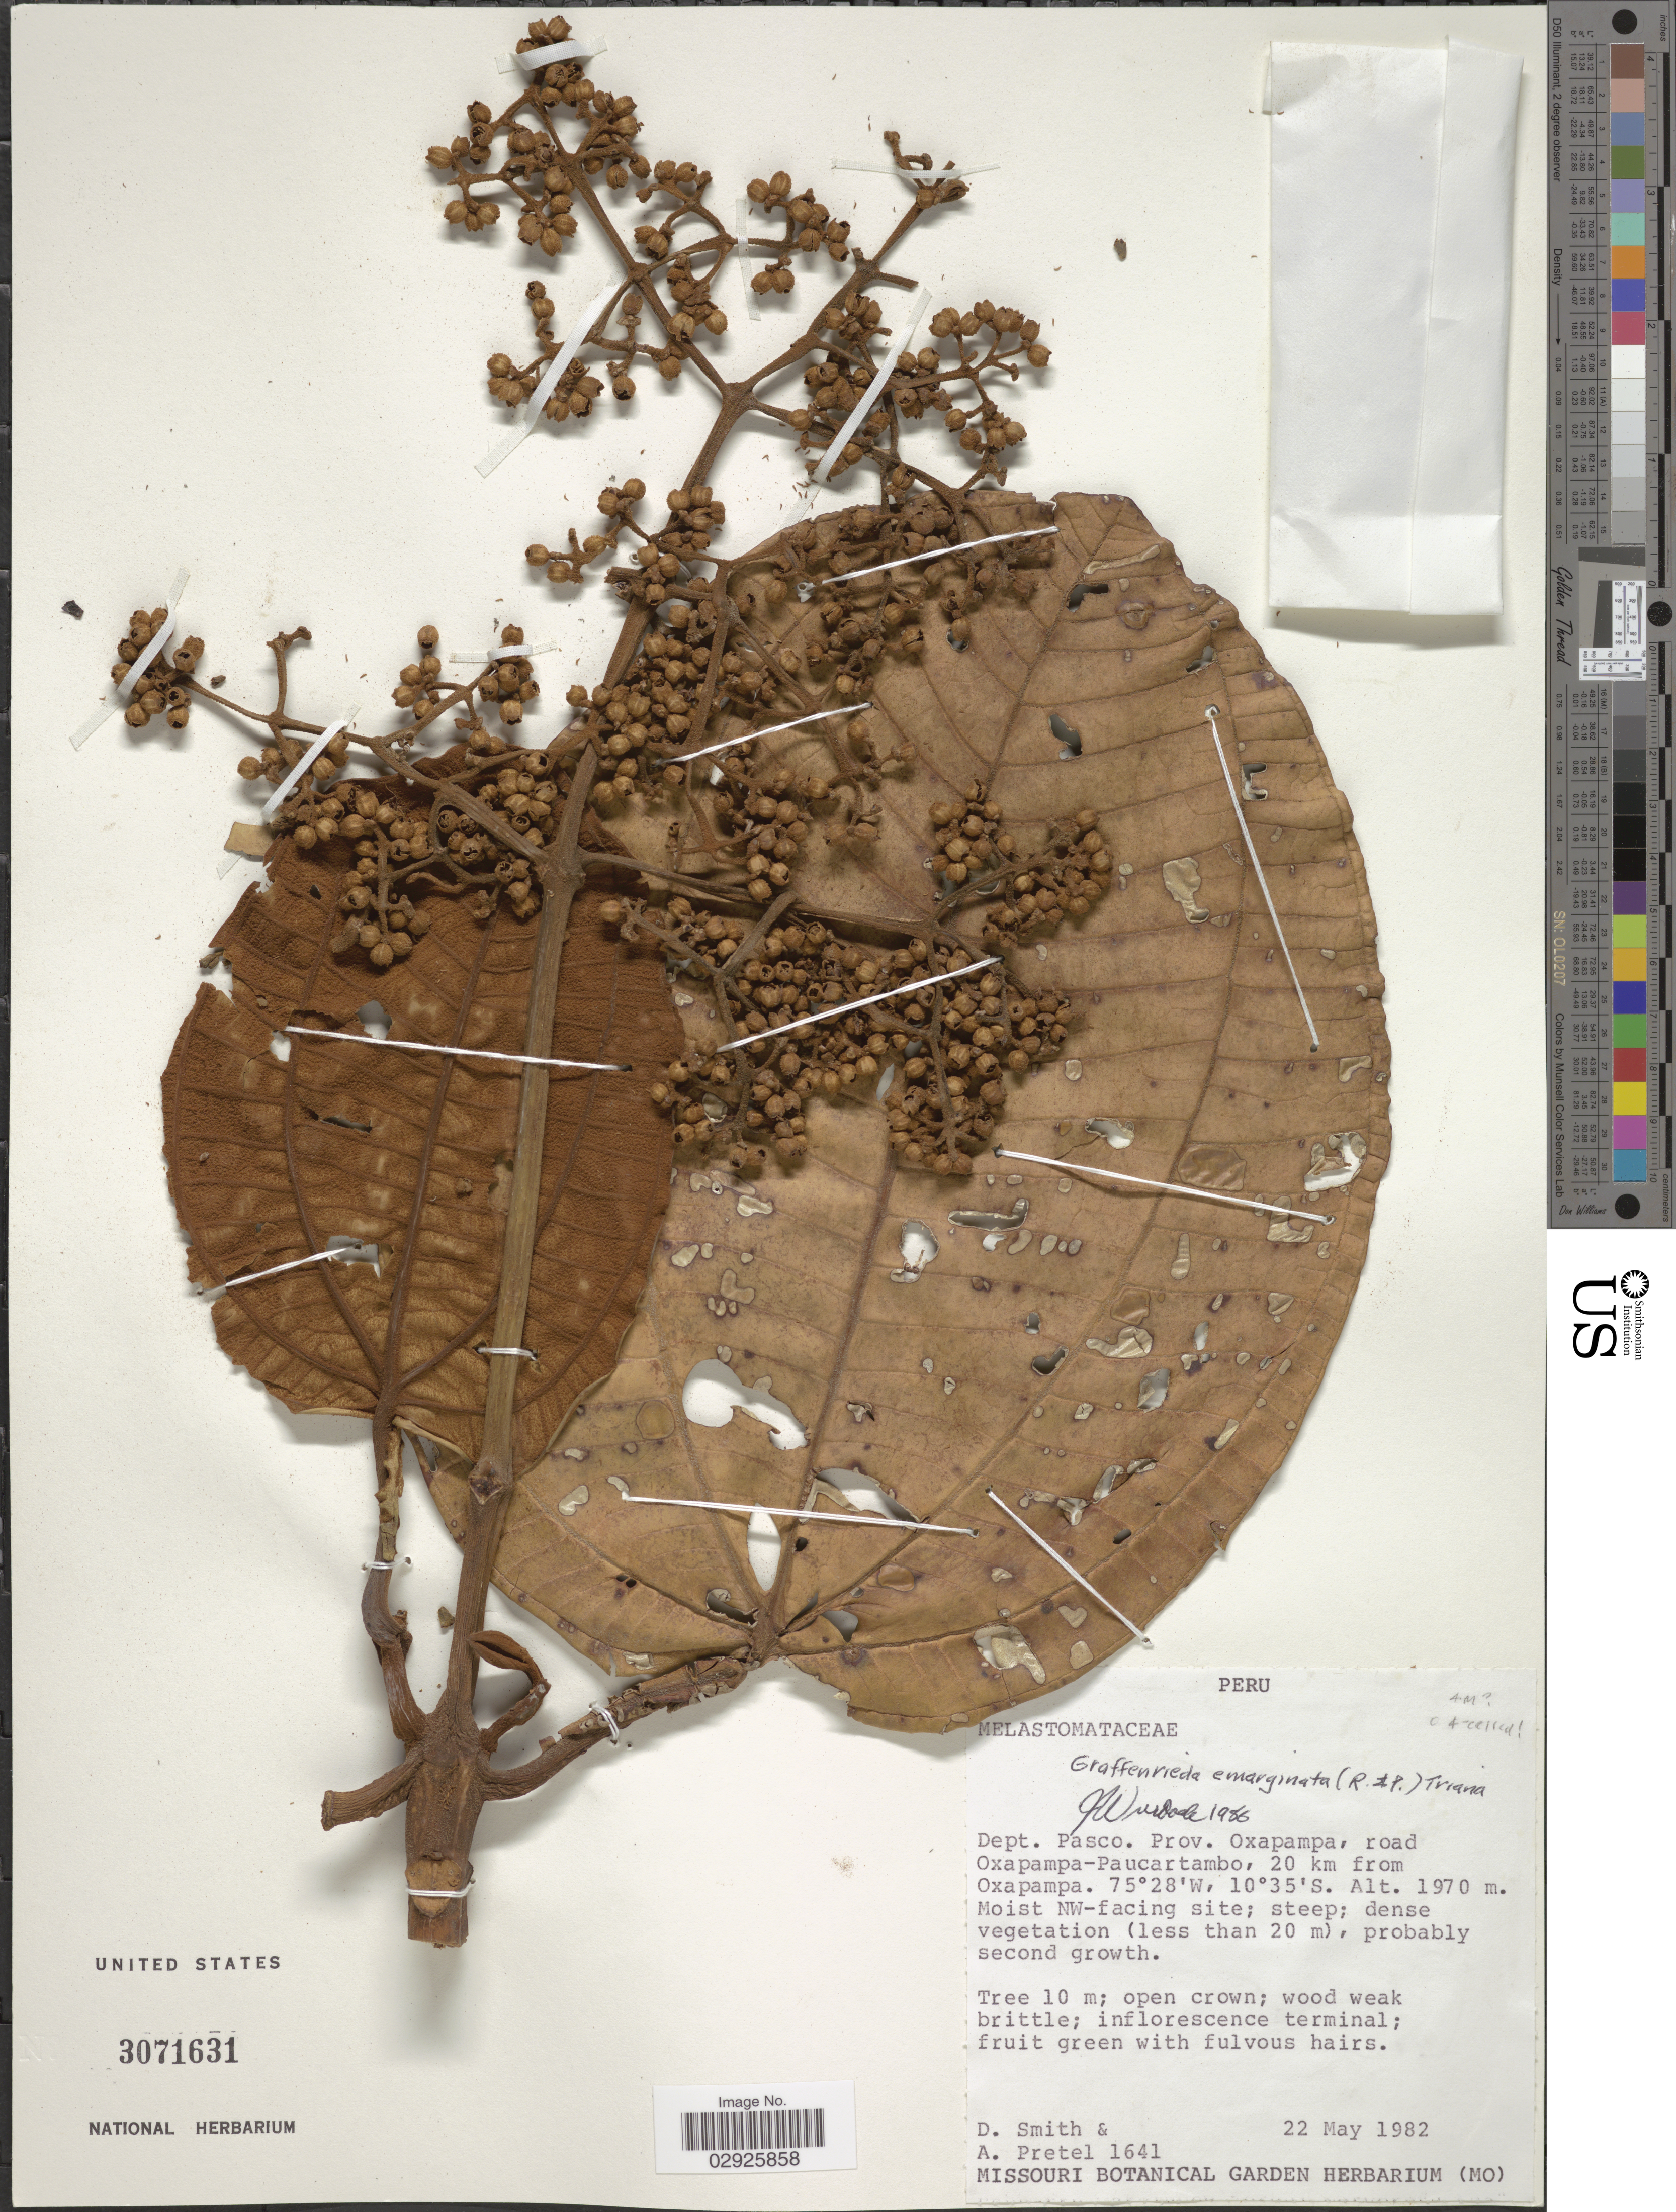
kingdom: Plantae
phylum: Tracheophyta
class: Magnoliopsida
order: Myrtales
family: Melastomataceae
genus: Graffenrieda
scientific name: Graffenrieda emarginata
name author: (Ruiz & Pav.) Triana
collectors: D. Smith & A. Pretel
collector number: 1641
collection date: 1982-05-22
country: Peru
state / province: Pasco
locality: Dept. Pasco. Prov. Oxapampa, road Oxapampa-Paucartambo, 20 km from Oxapampa. NW-facing site.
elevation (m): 1970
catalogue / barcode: US 3071631